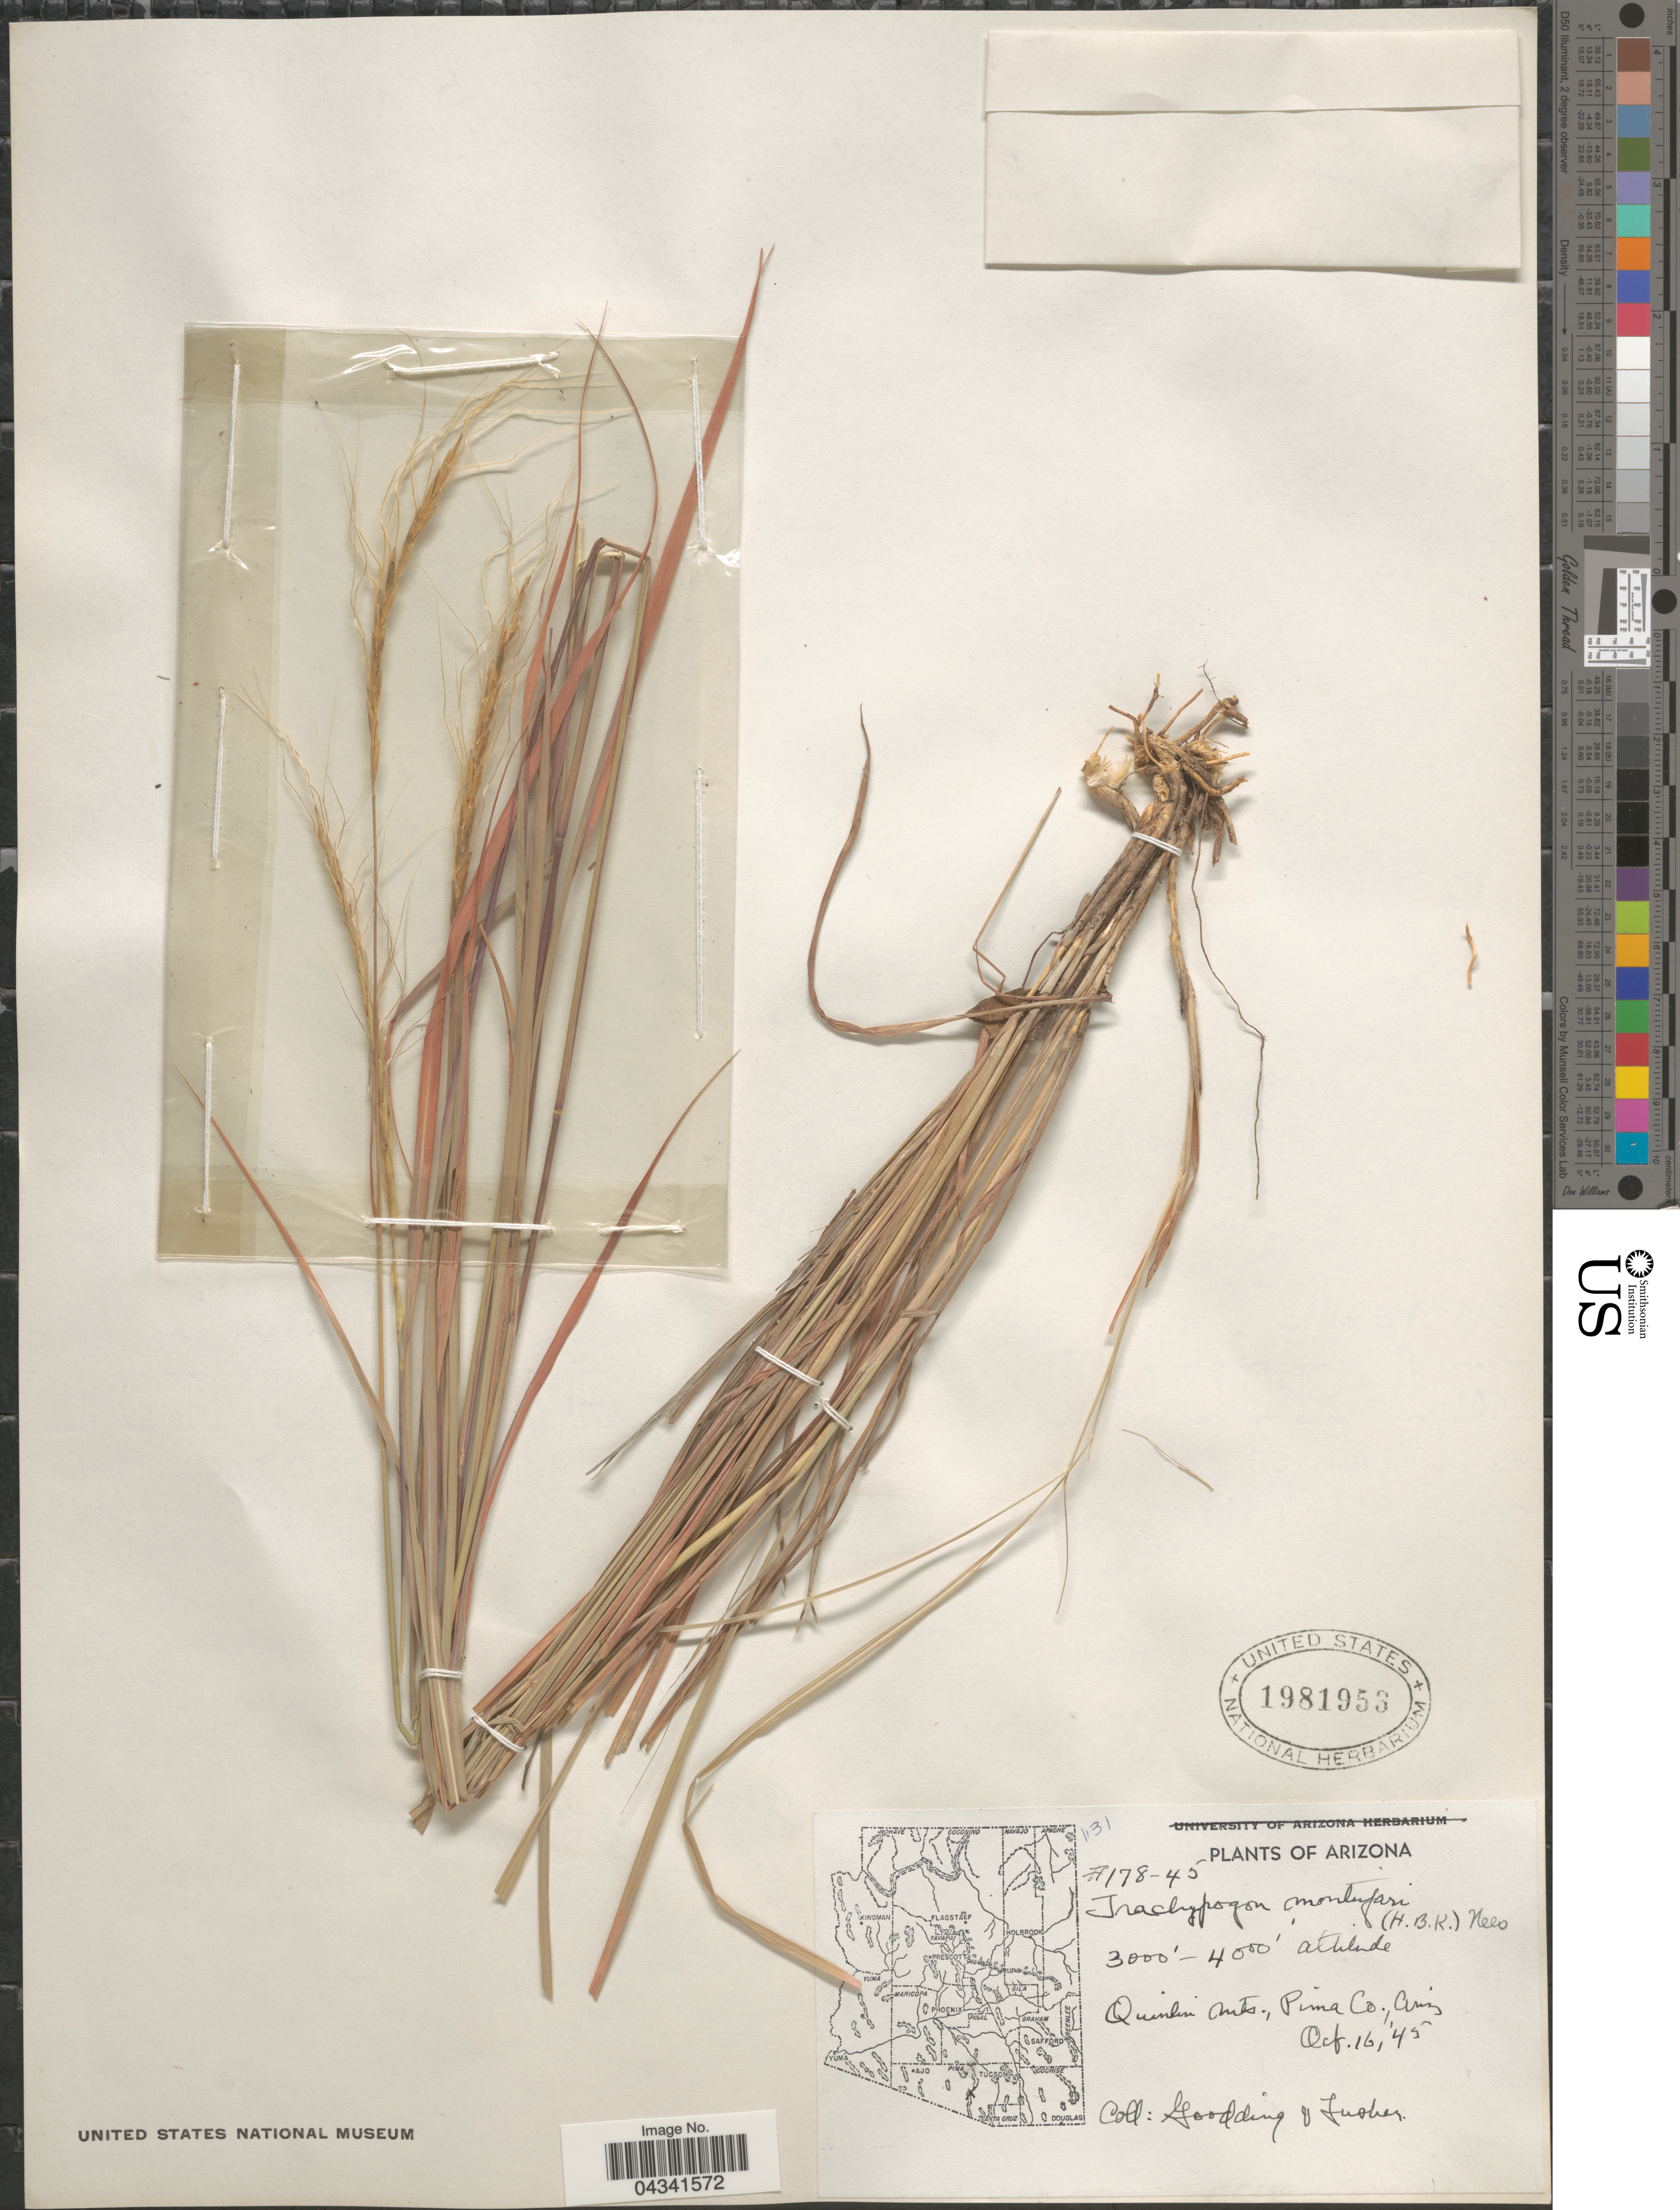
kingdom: Plantae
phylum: Tracheophyta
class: Liliopsida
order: Poales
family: Poaceae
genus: Trachypogon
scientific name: Trachypogon spicatus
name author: (L. f.) Kuntze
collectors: Goodding & Tucker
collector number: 178-45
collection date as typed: Transcribed d/m/y: 16/10/45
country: United States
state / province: Arizona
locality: Quintin Mts., Pima Co.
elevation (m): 914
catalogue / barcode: US 1981953